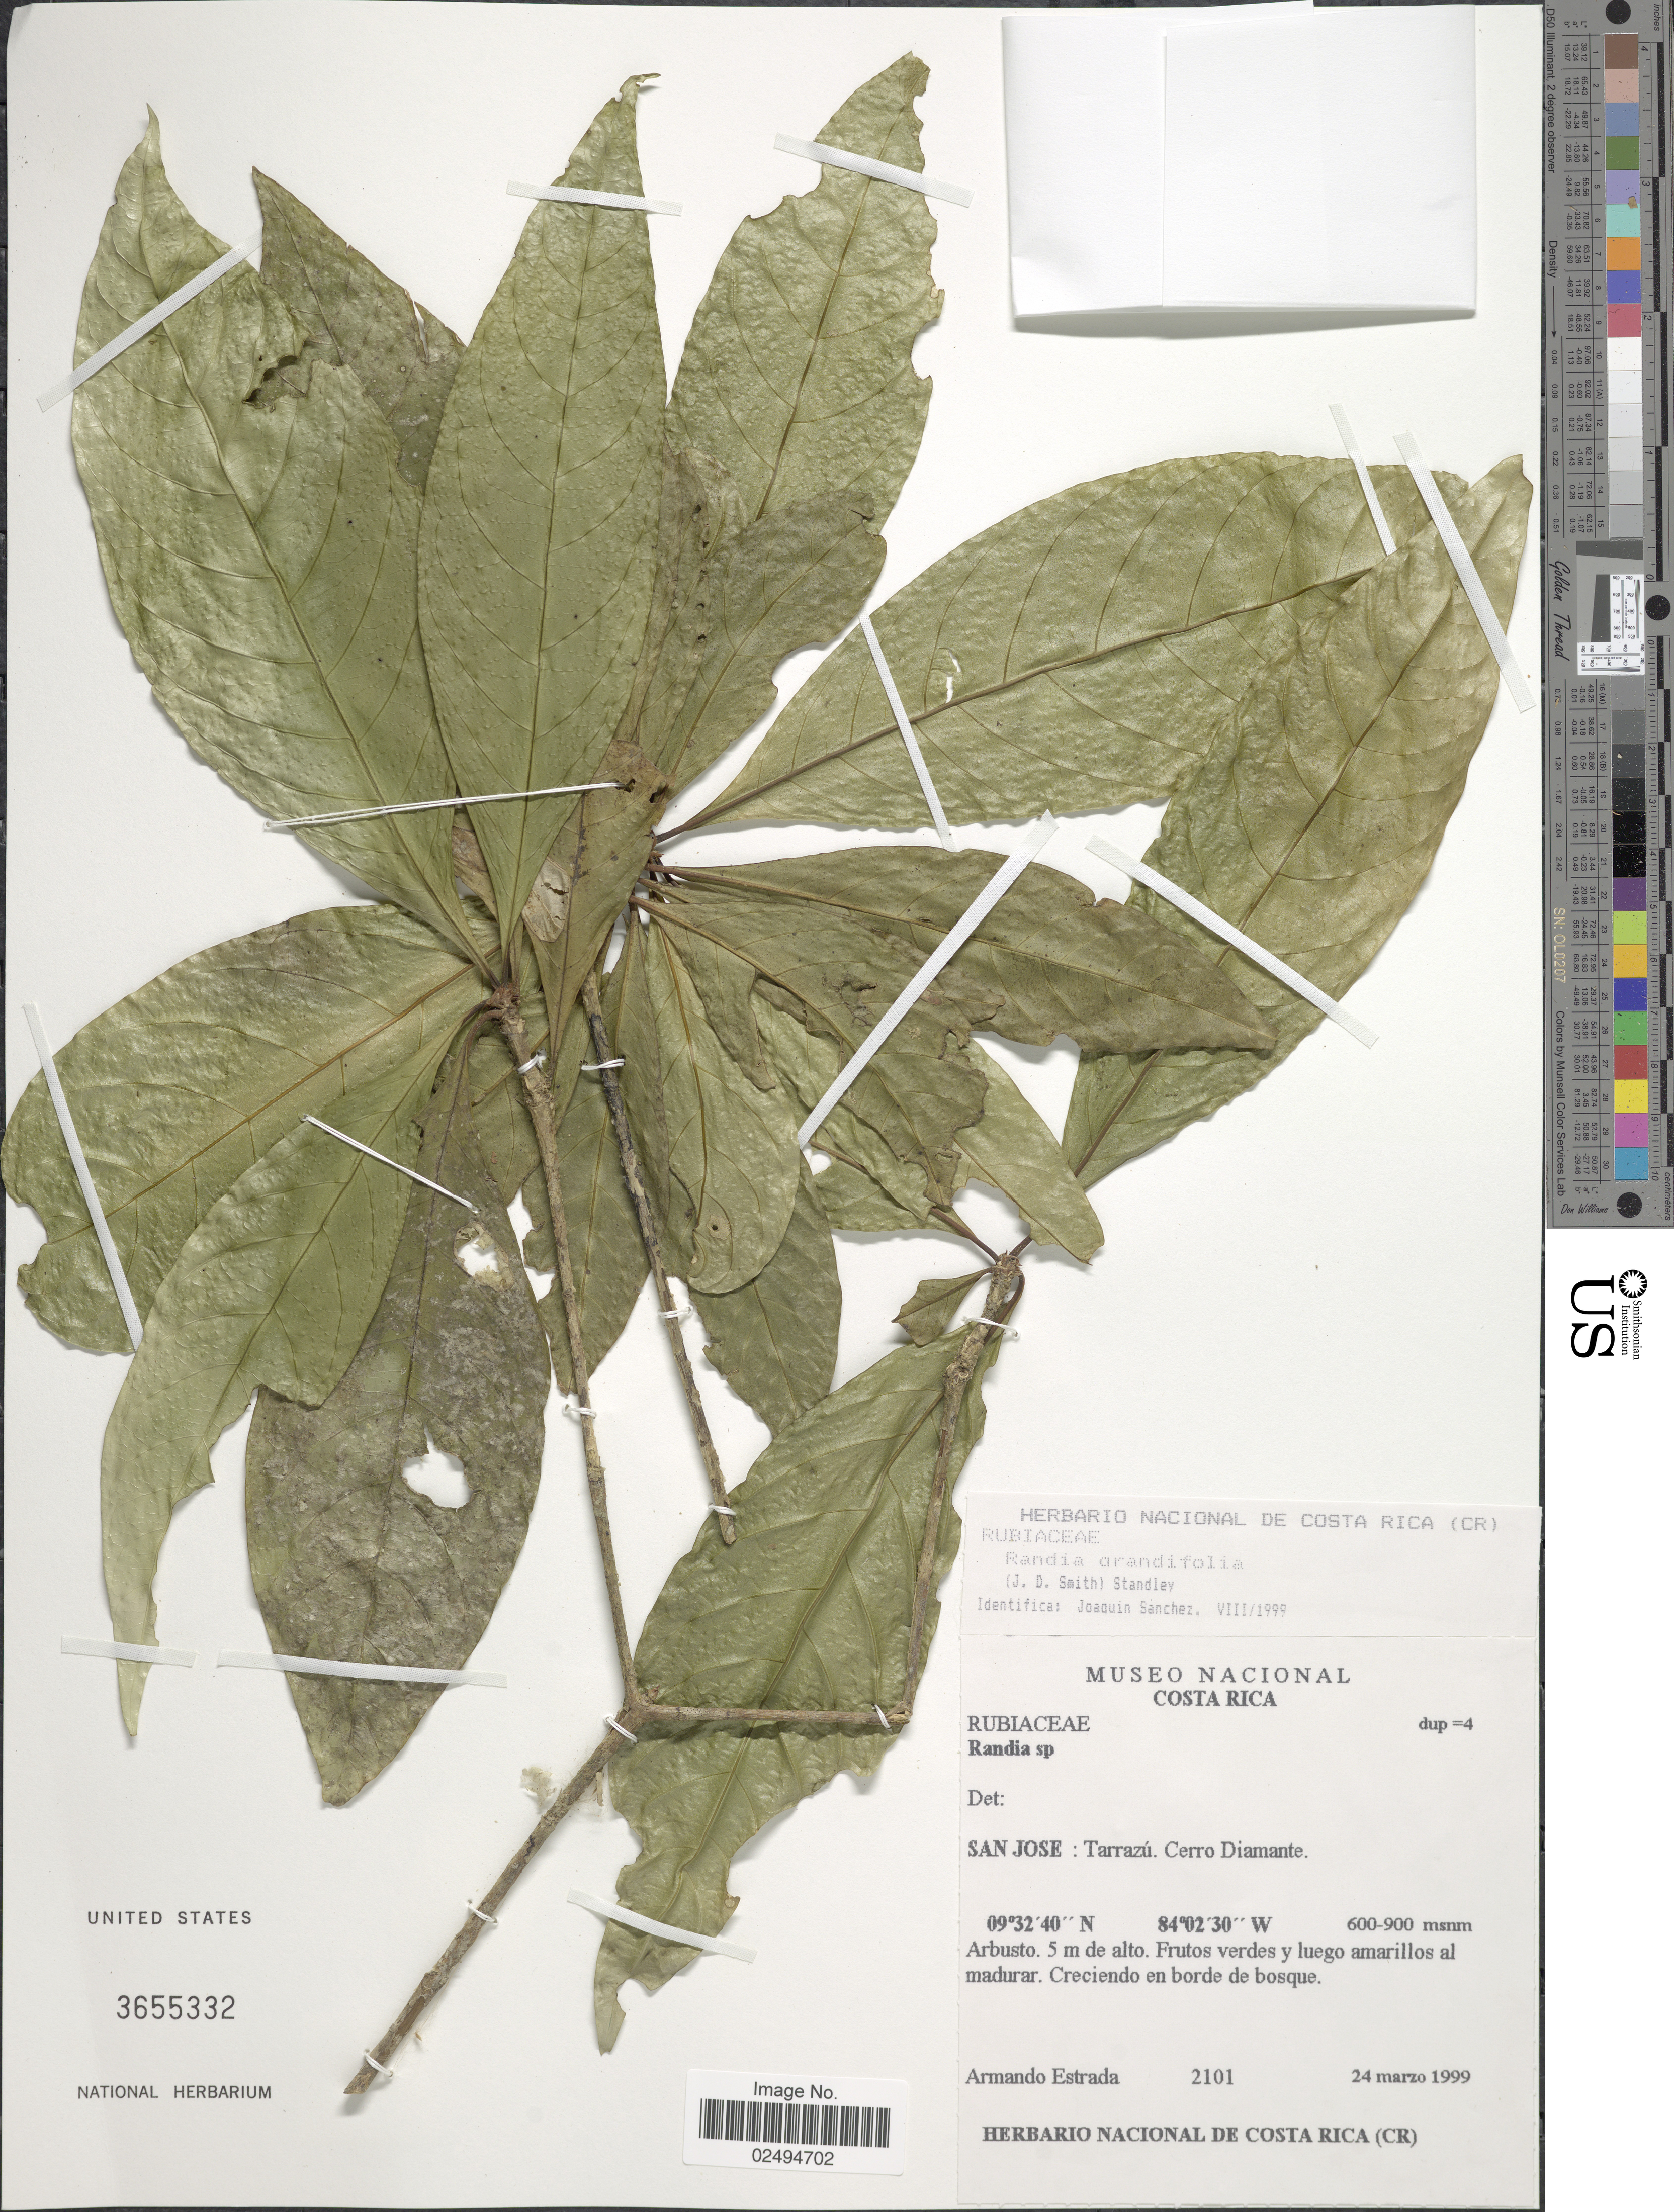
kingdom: Plantae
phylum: Tracheophyta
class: Magnoliopsida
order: Gentianales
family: Rubiaceae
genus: Randia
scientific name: Randia grandifolia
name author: (Donn. Sm.) Standl.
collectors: A. Estrada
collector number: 2101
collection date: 1999-03-24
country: Costa Rica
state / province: San José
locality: Tarrazu. Cerro Diamante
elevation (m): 600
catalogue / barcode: US 3655332